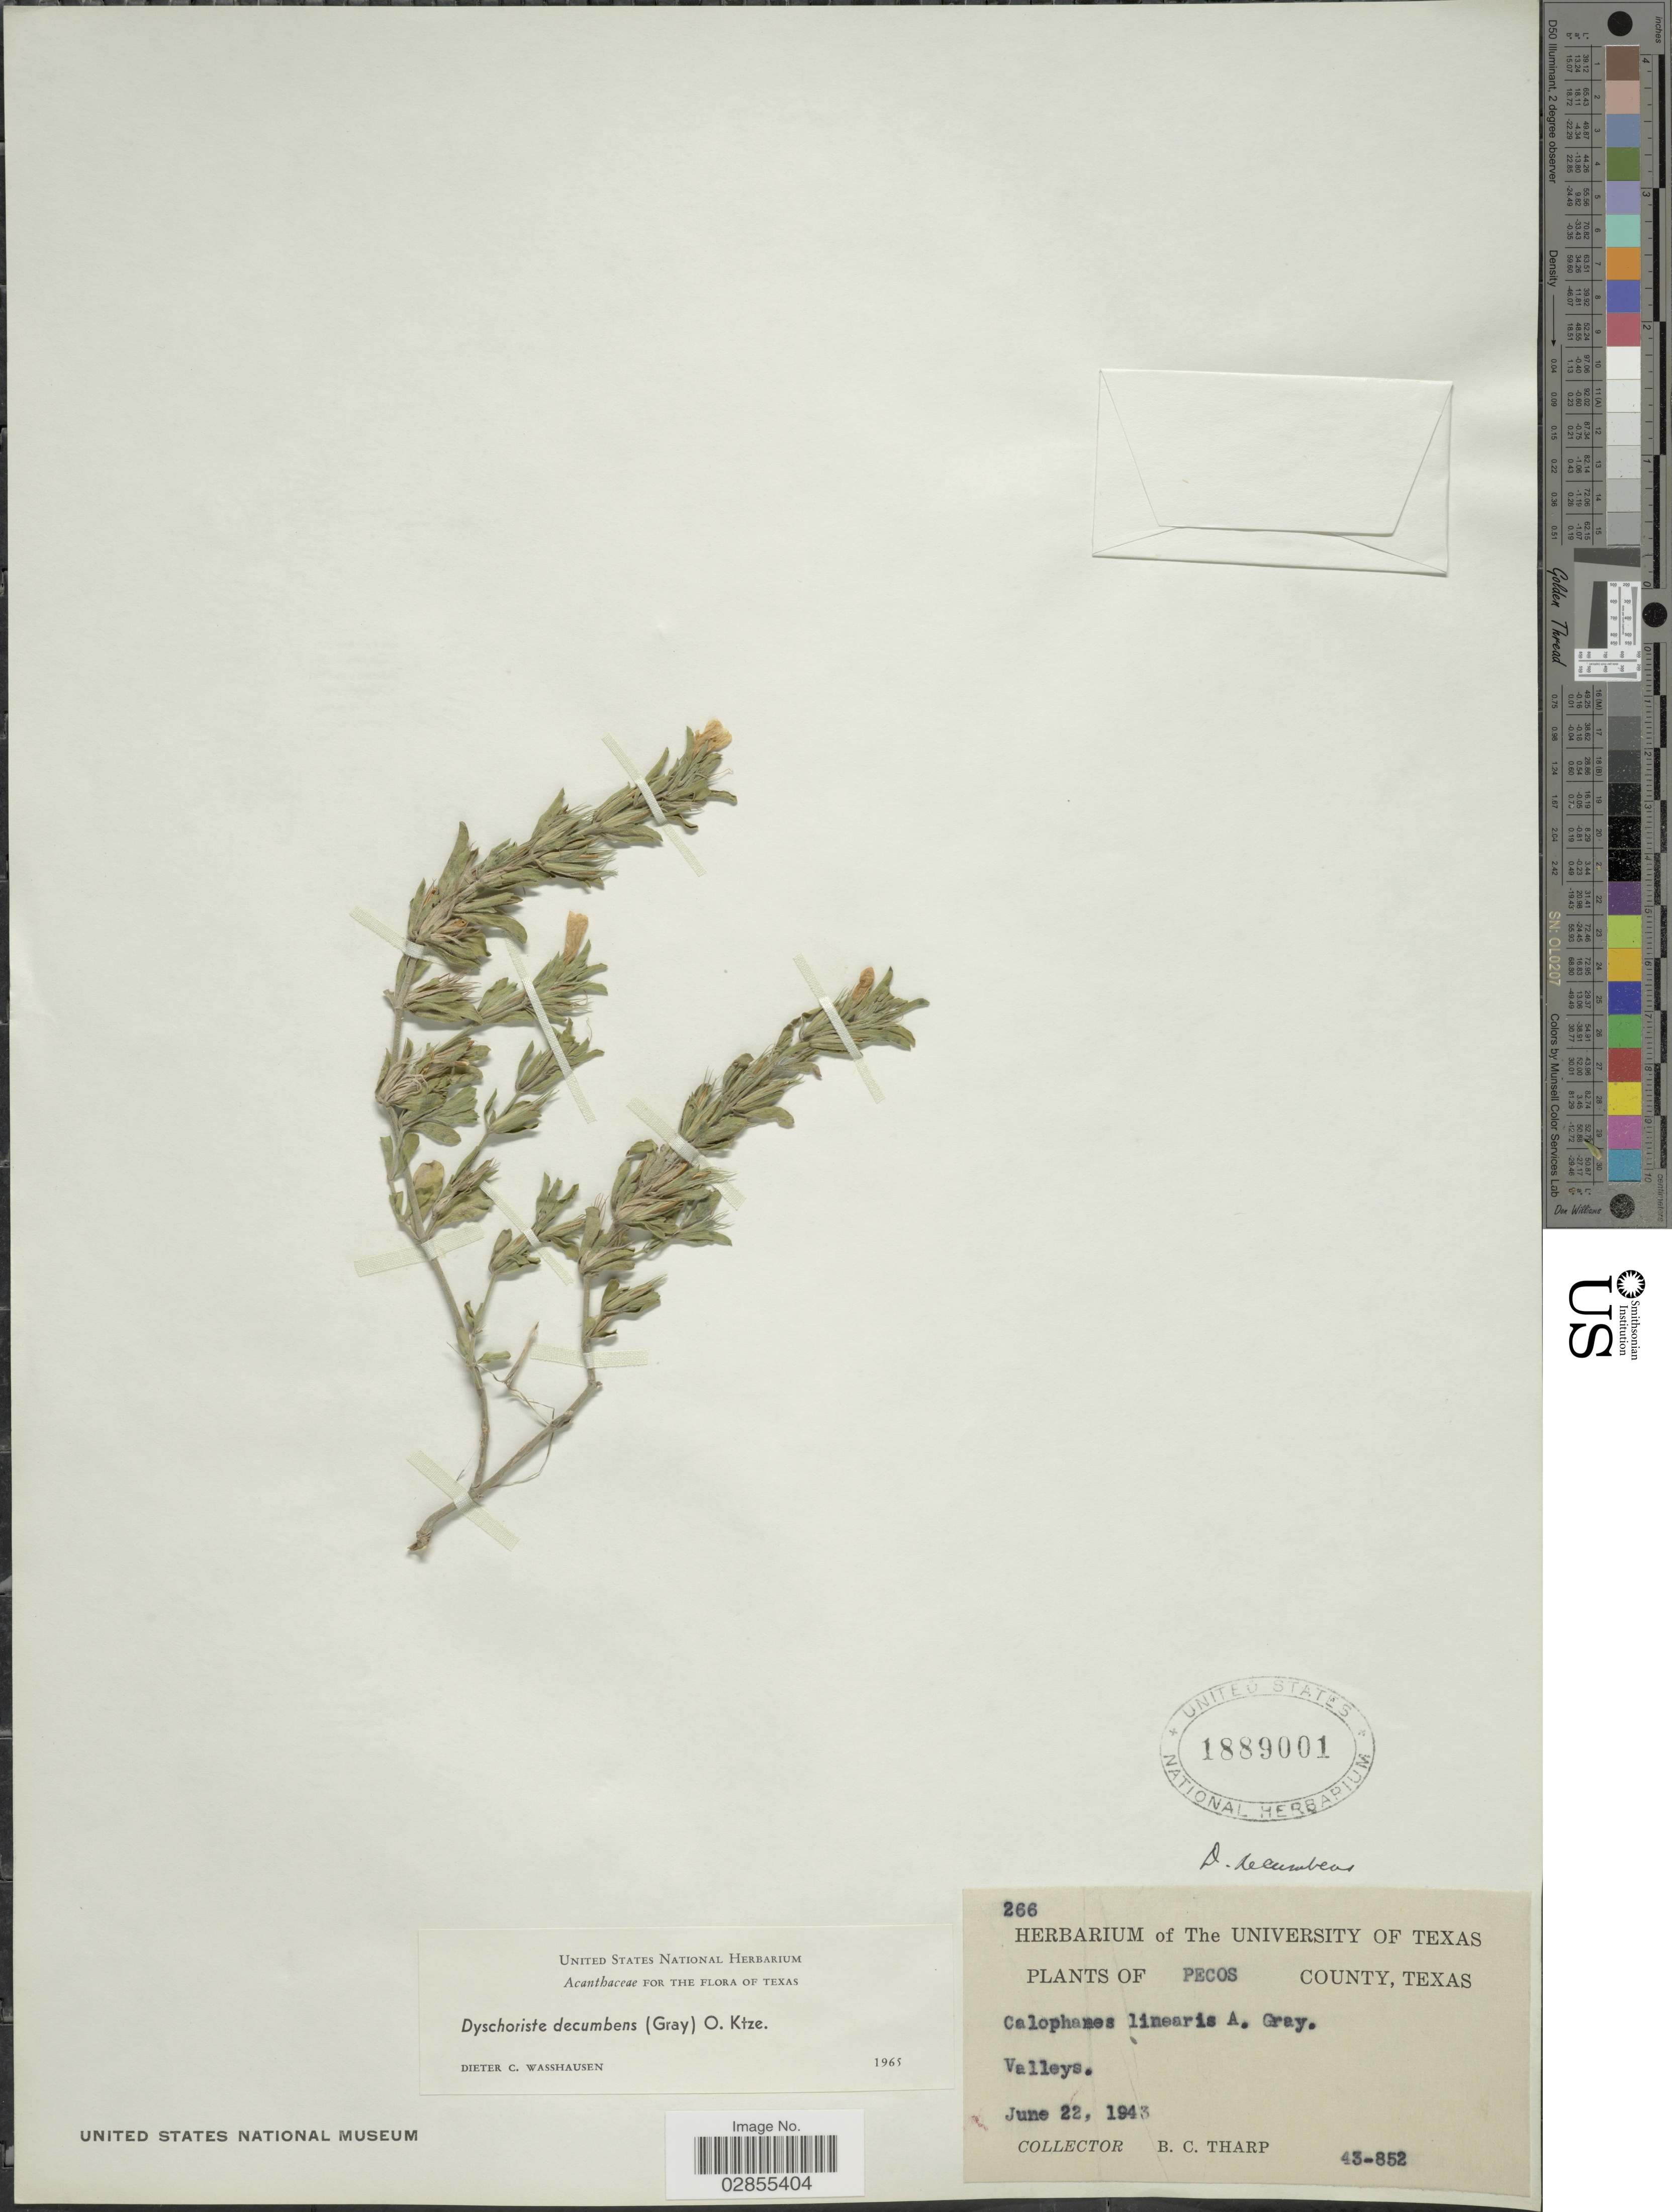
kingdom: Plantae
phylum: Tracheophyta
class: Magnoliopsida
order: Lamiales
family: Acanthaceae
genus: Dyschoriste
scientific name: Dyschoriste schiedeana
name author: (Nees) Kuntze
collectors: B. C. Tharp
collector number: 43-852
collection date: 1943-06-22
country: United States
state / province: Texas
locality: Pecos County, Valleys.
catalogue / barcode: US 1889001